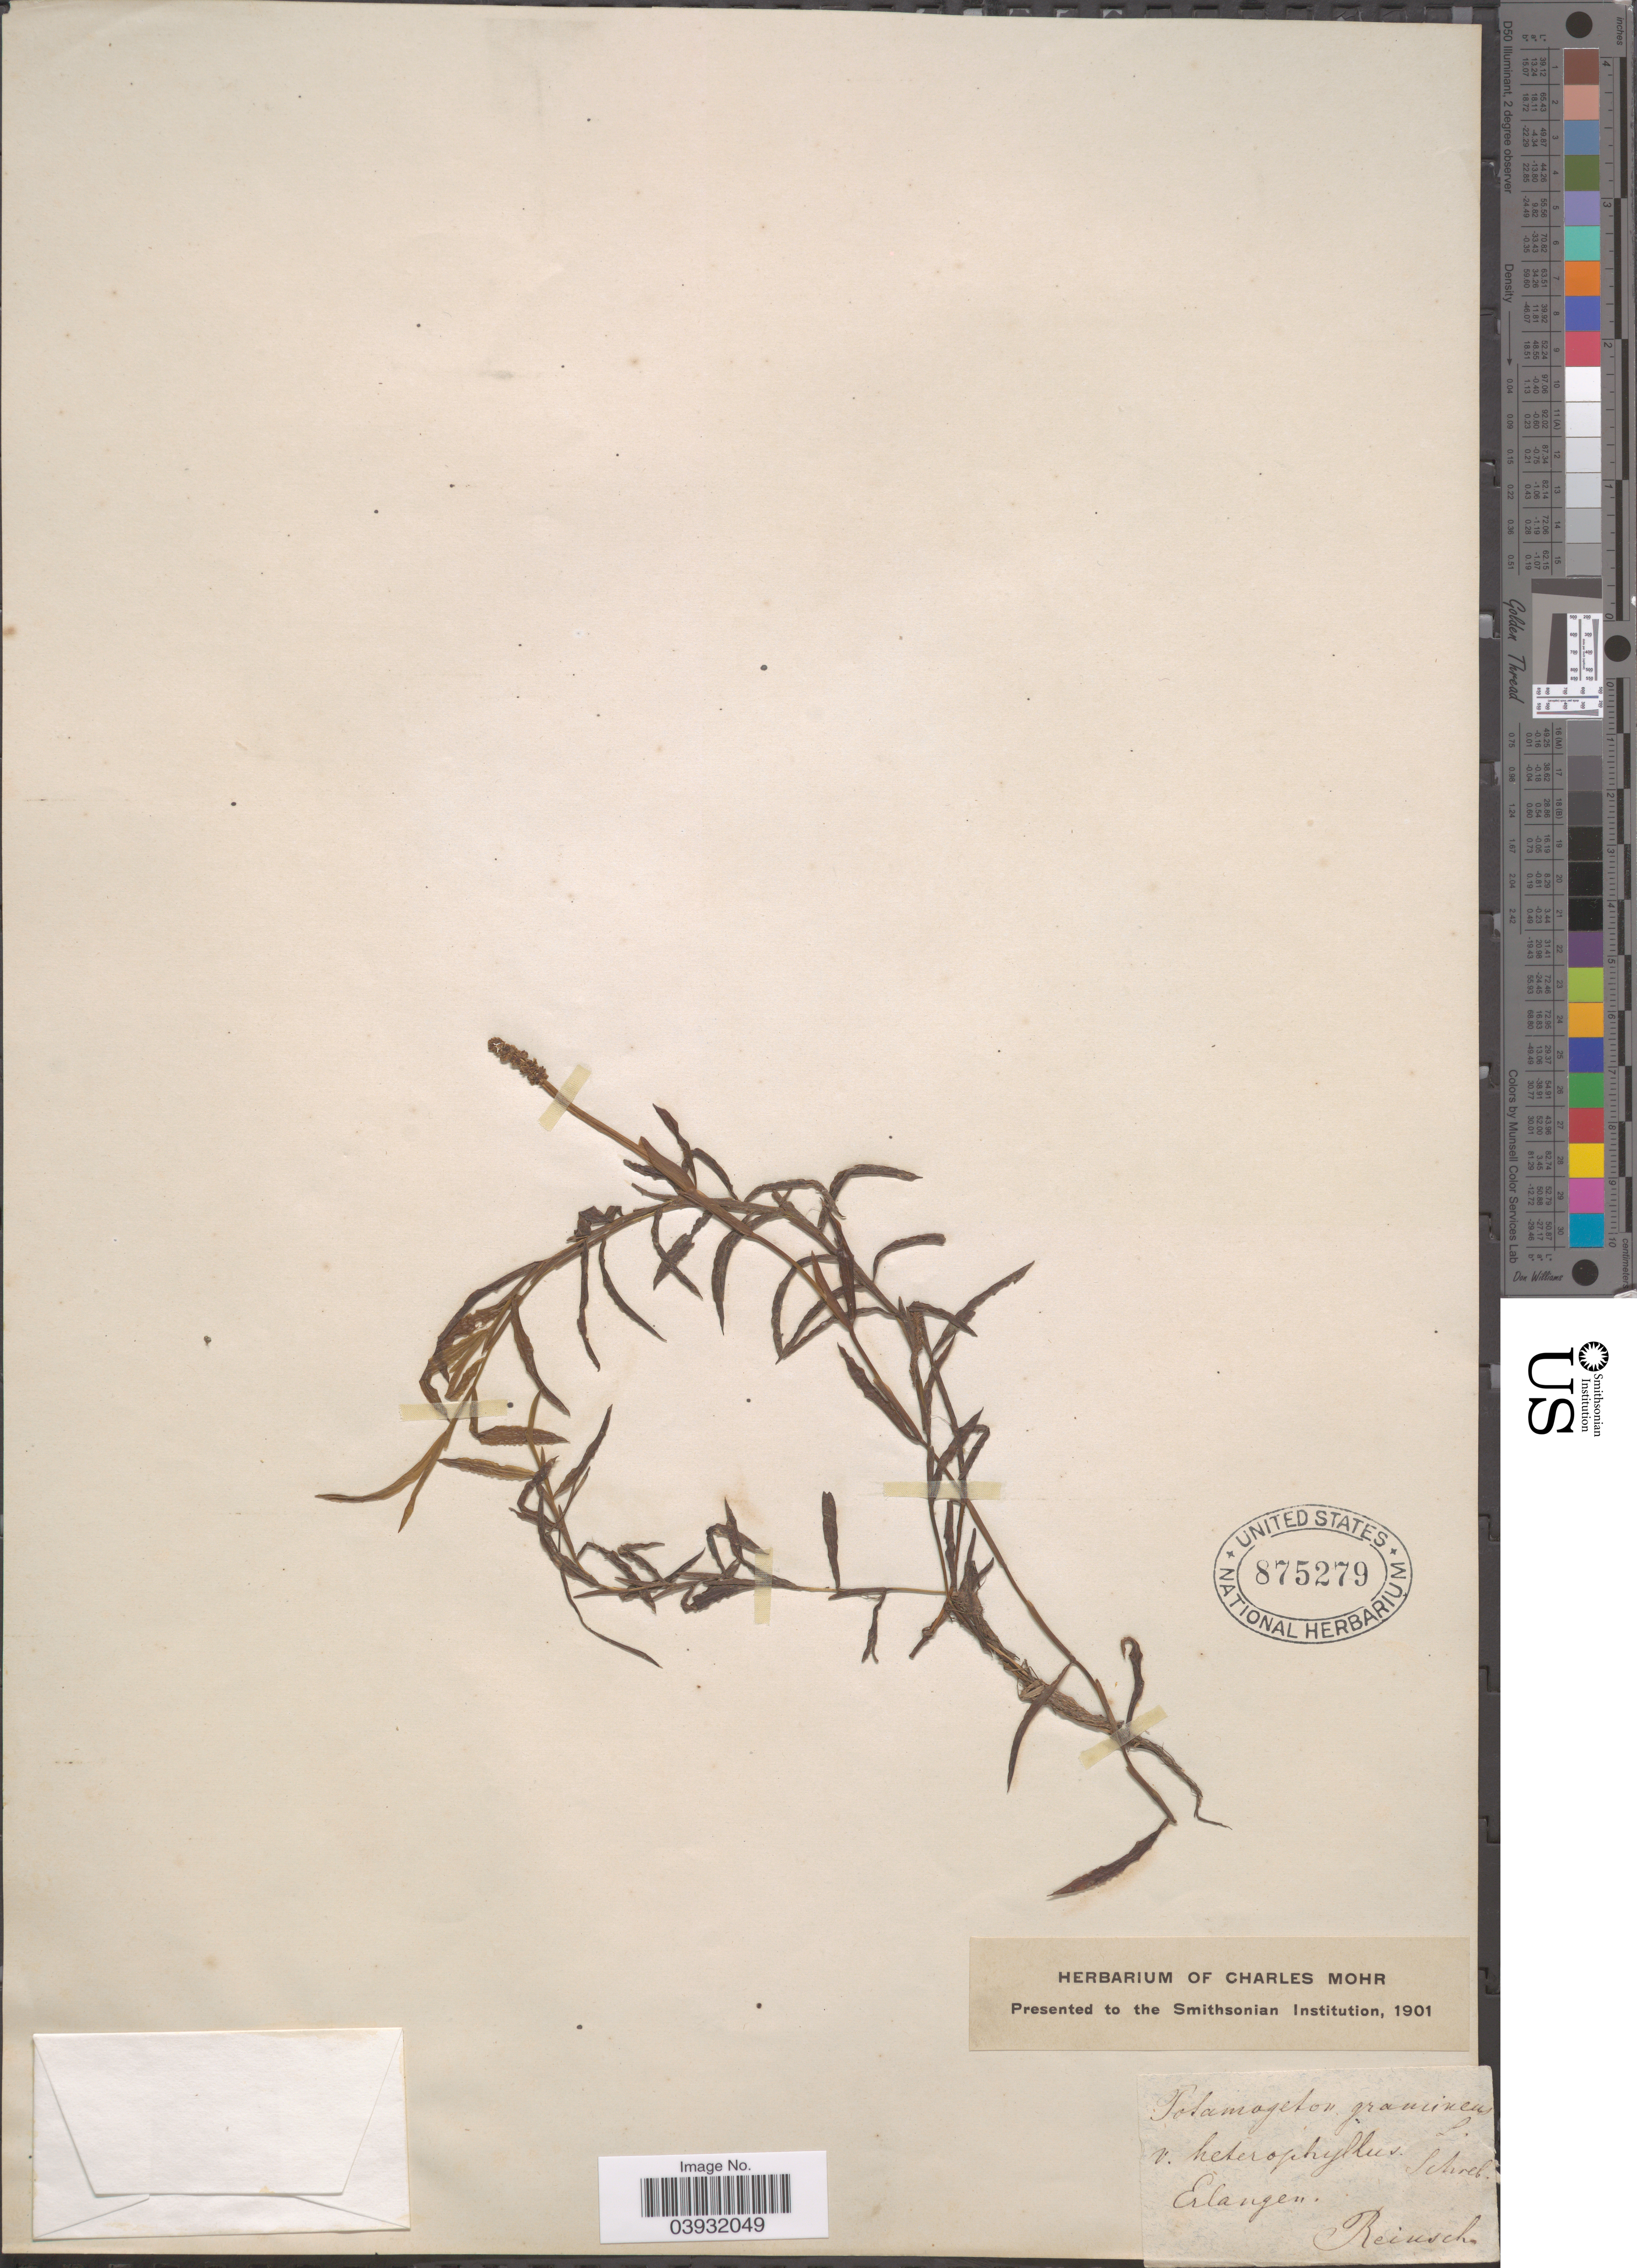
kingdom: Plantae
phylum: Tracheophyta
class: Liliopsida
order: Alismatales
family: Potamogetonaceae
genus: Potamogeton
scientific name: Potamogeton gramineus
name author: L.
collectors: Reinsch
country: Germany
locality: Erlangen.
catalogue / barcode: US 875279